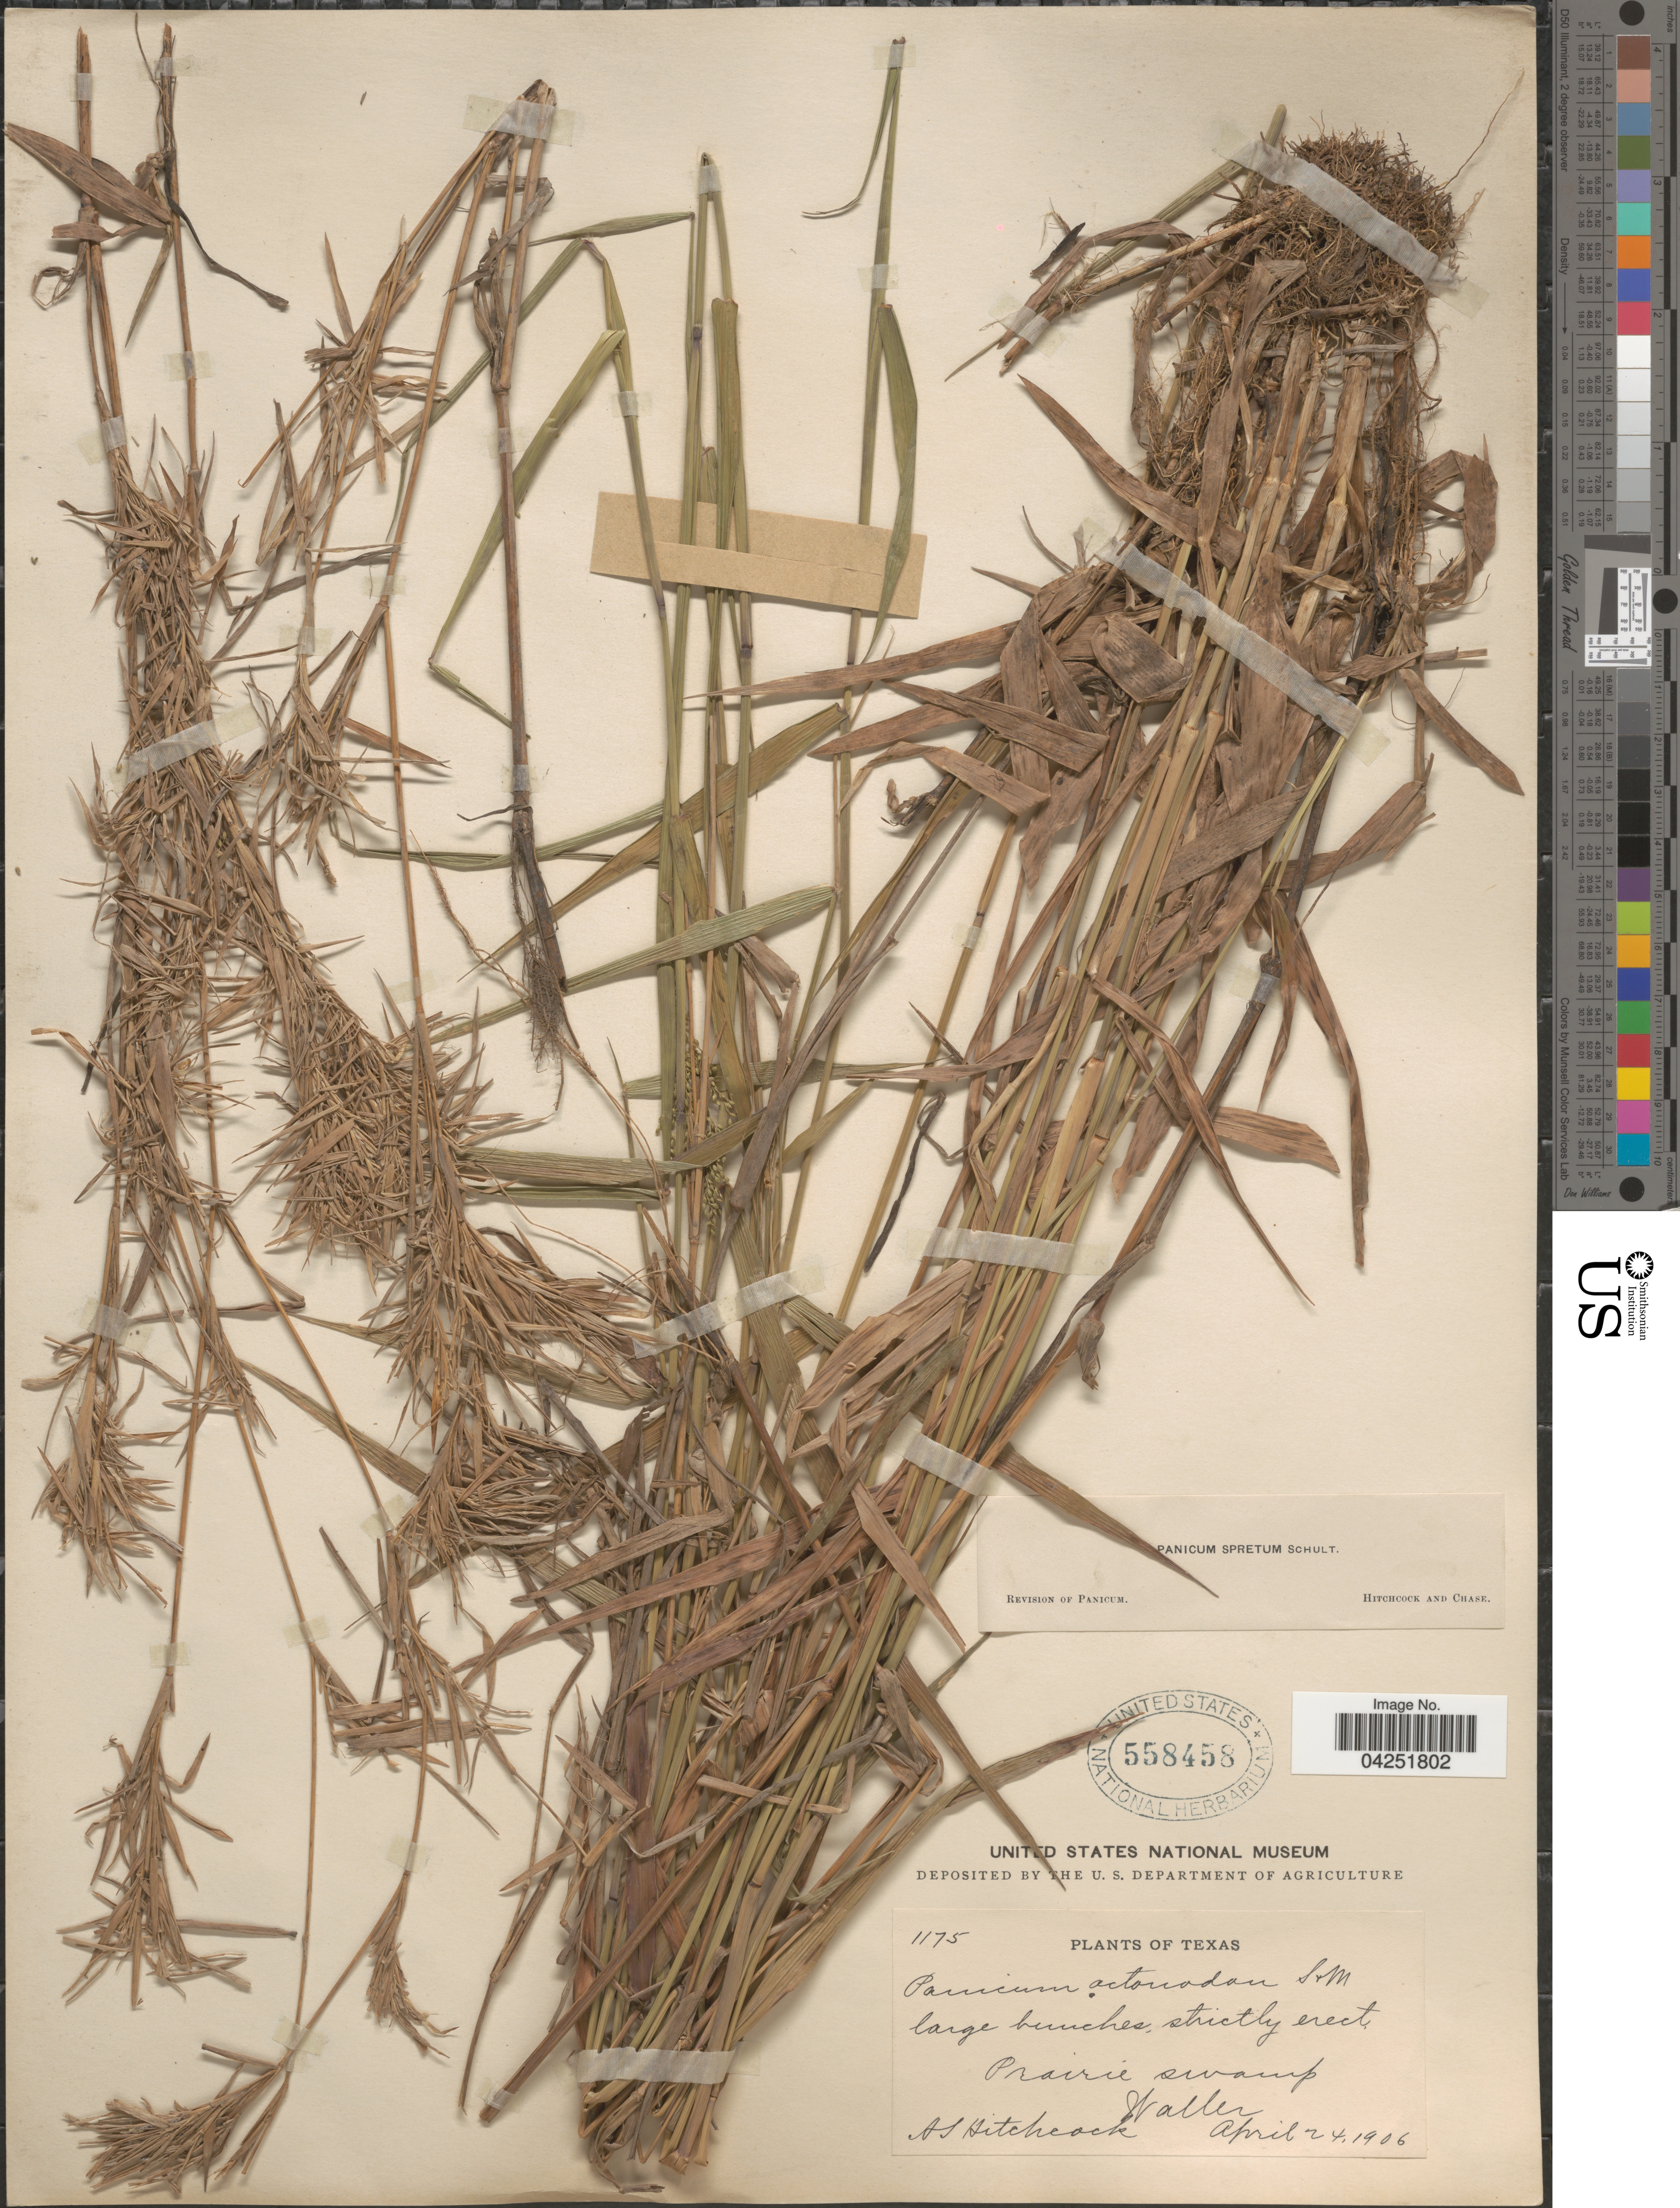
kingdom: Plantae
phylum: Tracheophyta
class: Liliopsida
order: Poales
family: Poaceae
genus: Dichanthelium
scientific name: Dichanthelium acuminatum var. densiflorum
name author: (Rand & Redfield) Gould & C.A. Clark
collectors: A. S. Hitchcock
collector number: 1175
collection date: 1906-04-24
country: United States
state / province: Texas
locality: Prairie swamp. Waller.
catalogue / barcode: US 558458